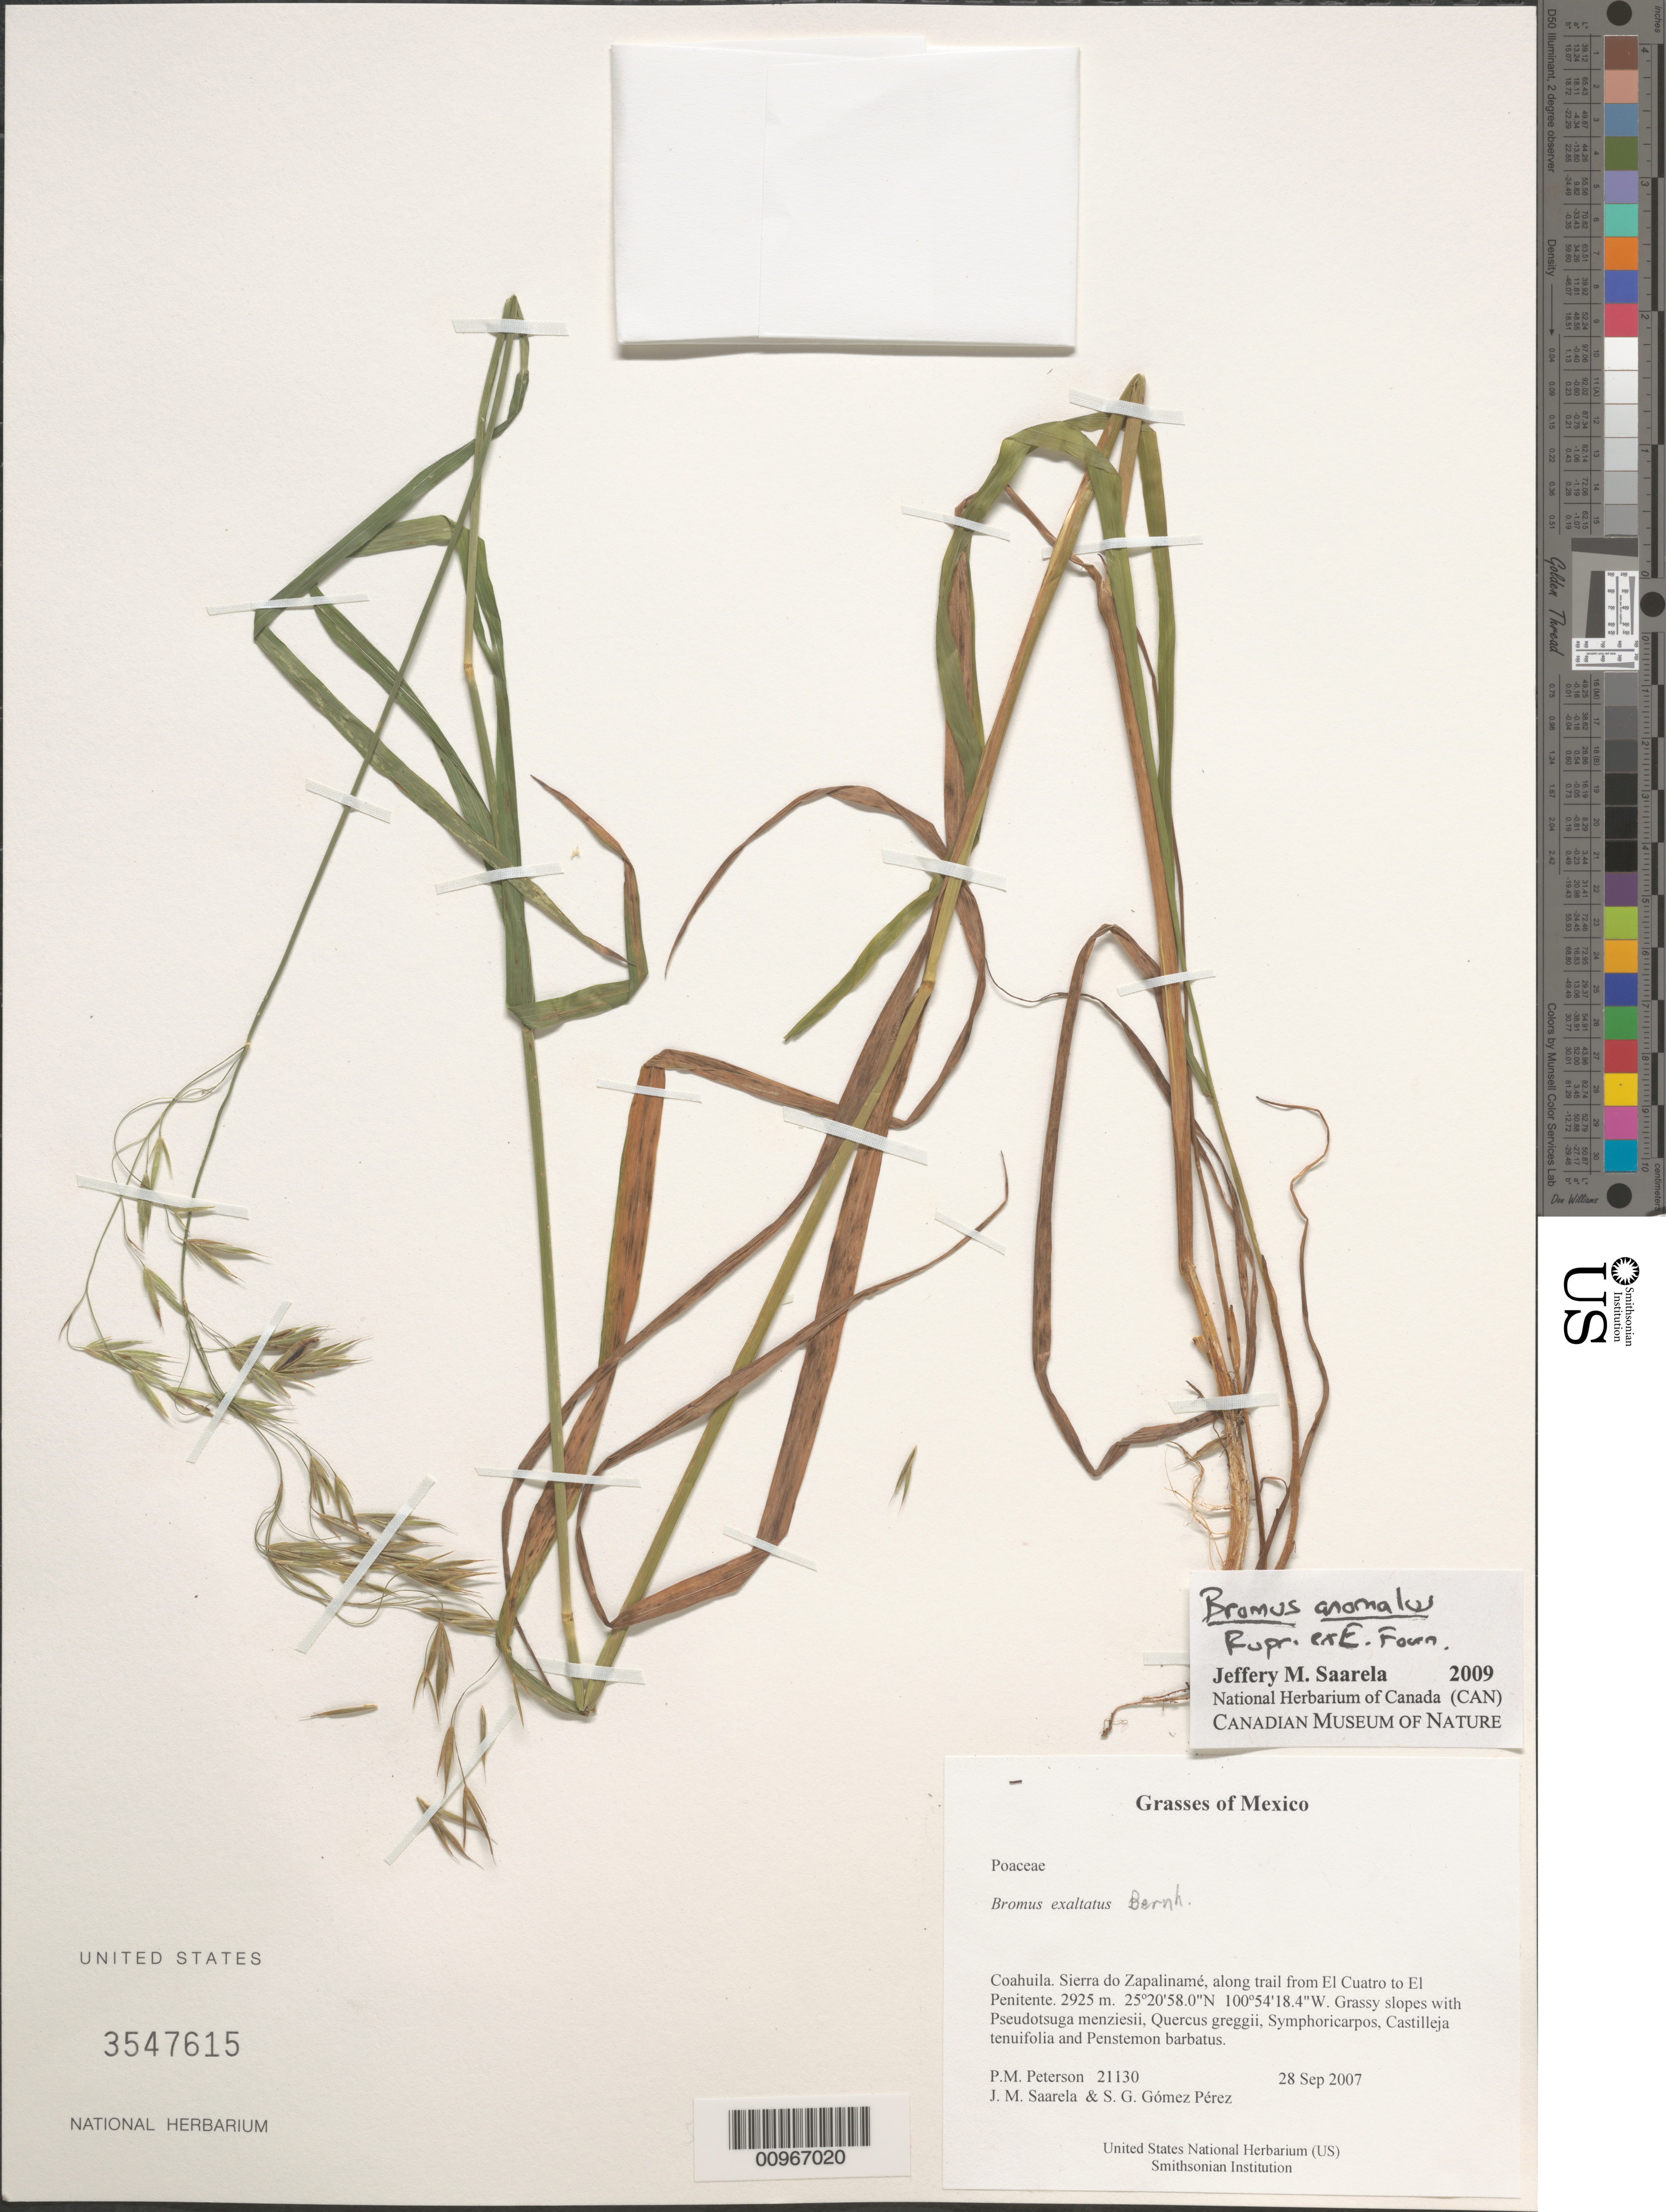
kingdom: Plantae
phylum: Tracheophyta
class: Liliopsida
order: Poales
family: Poaceae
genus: Bromus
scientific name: Bromus anomalus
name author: Rupr. ex E. Fourn.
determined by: Saarela, J. M., (CAN), Canadian Museum of Nature (CANADA)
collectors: P. M. Peterson, J. Saarela & S. Gómez Pérez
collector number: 21130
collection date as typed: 28 Sep 2007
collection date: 2007-09-28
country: Mexico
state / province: Coahuila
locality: Sierra do Zapalinamé, along trail from El Cuatro to El Penitente.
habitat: Grassy slopes with Pseudotsuga menziesii, Quercus greggii, Symphoricarpos, Castilleja tenuifolia and Penstemon barbatus.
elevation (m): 2925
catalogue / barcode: US 3547615